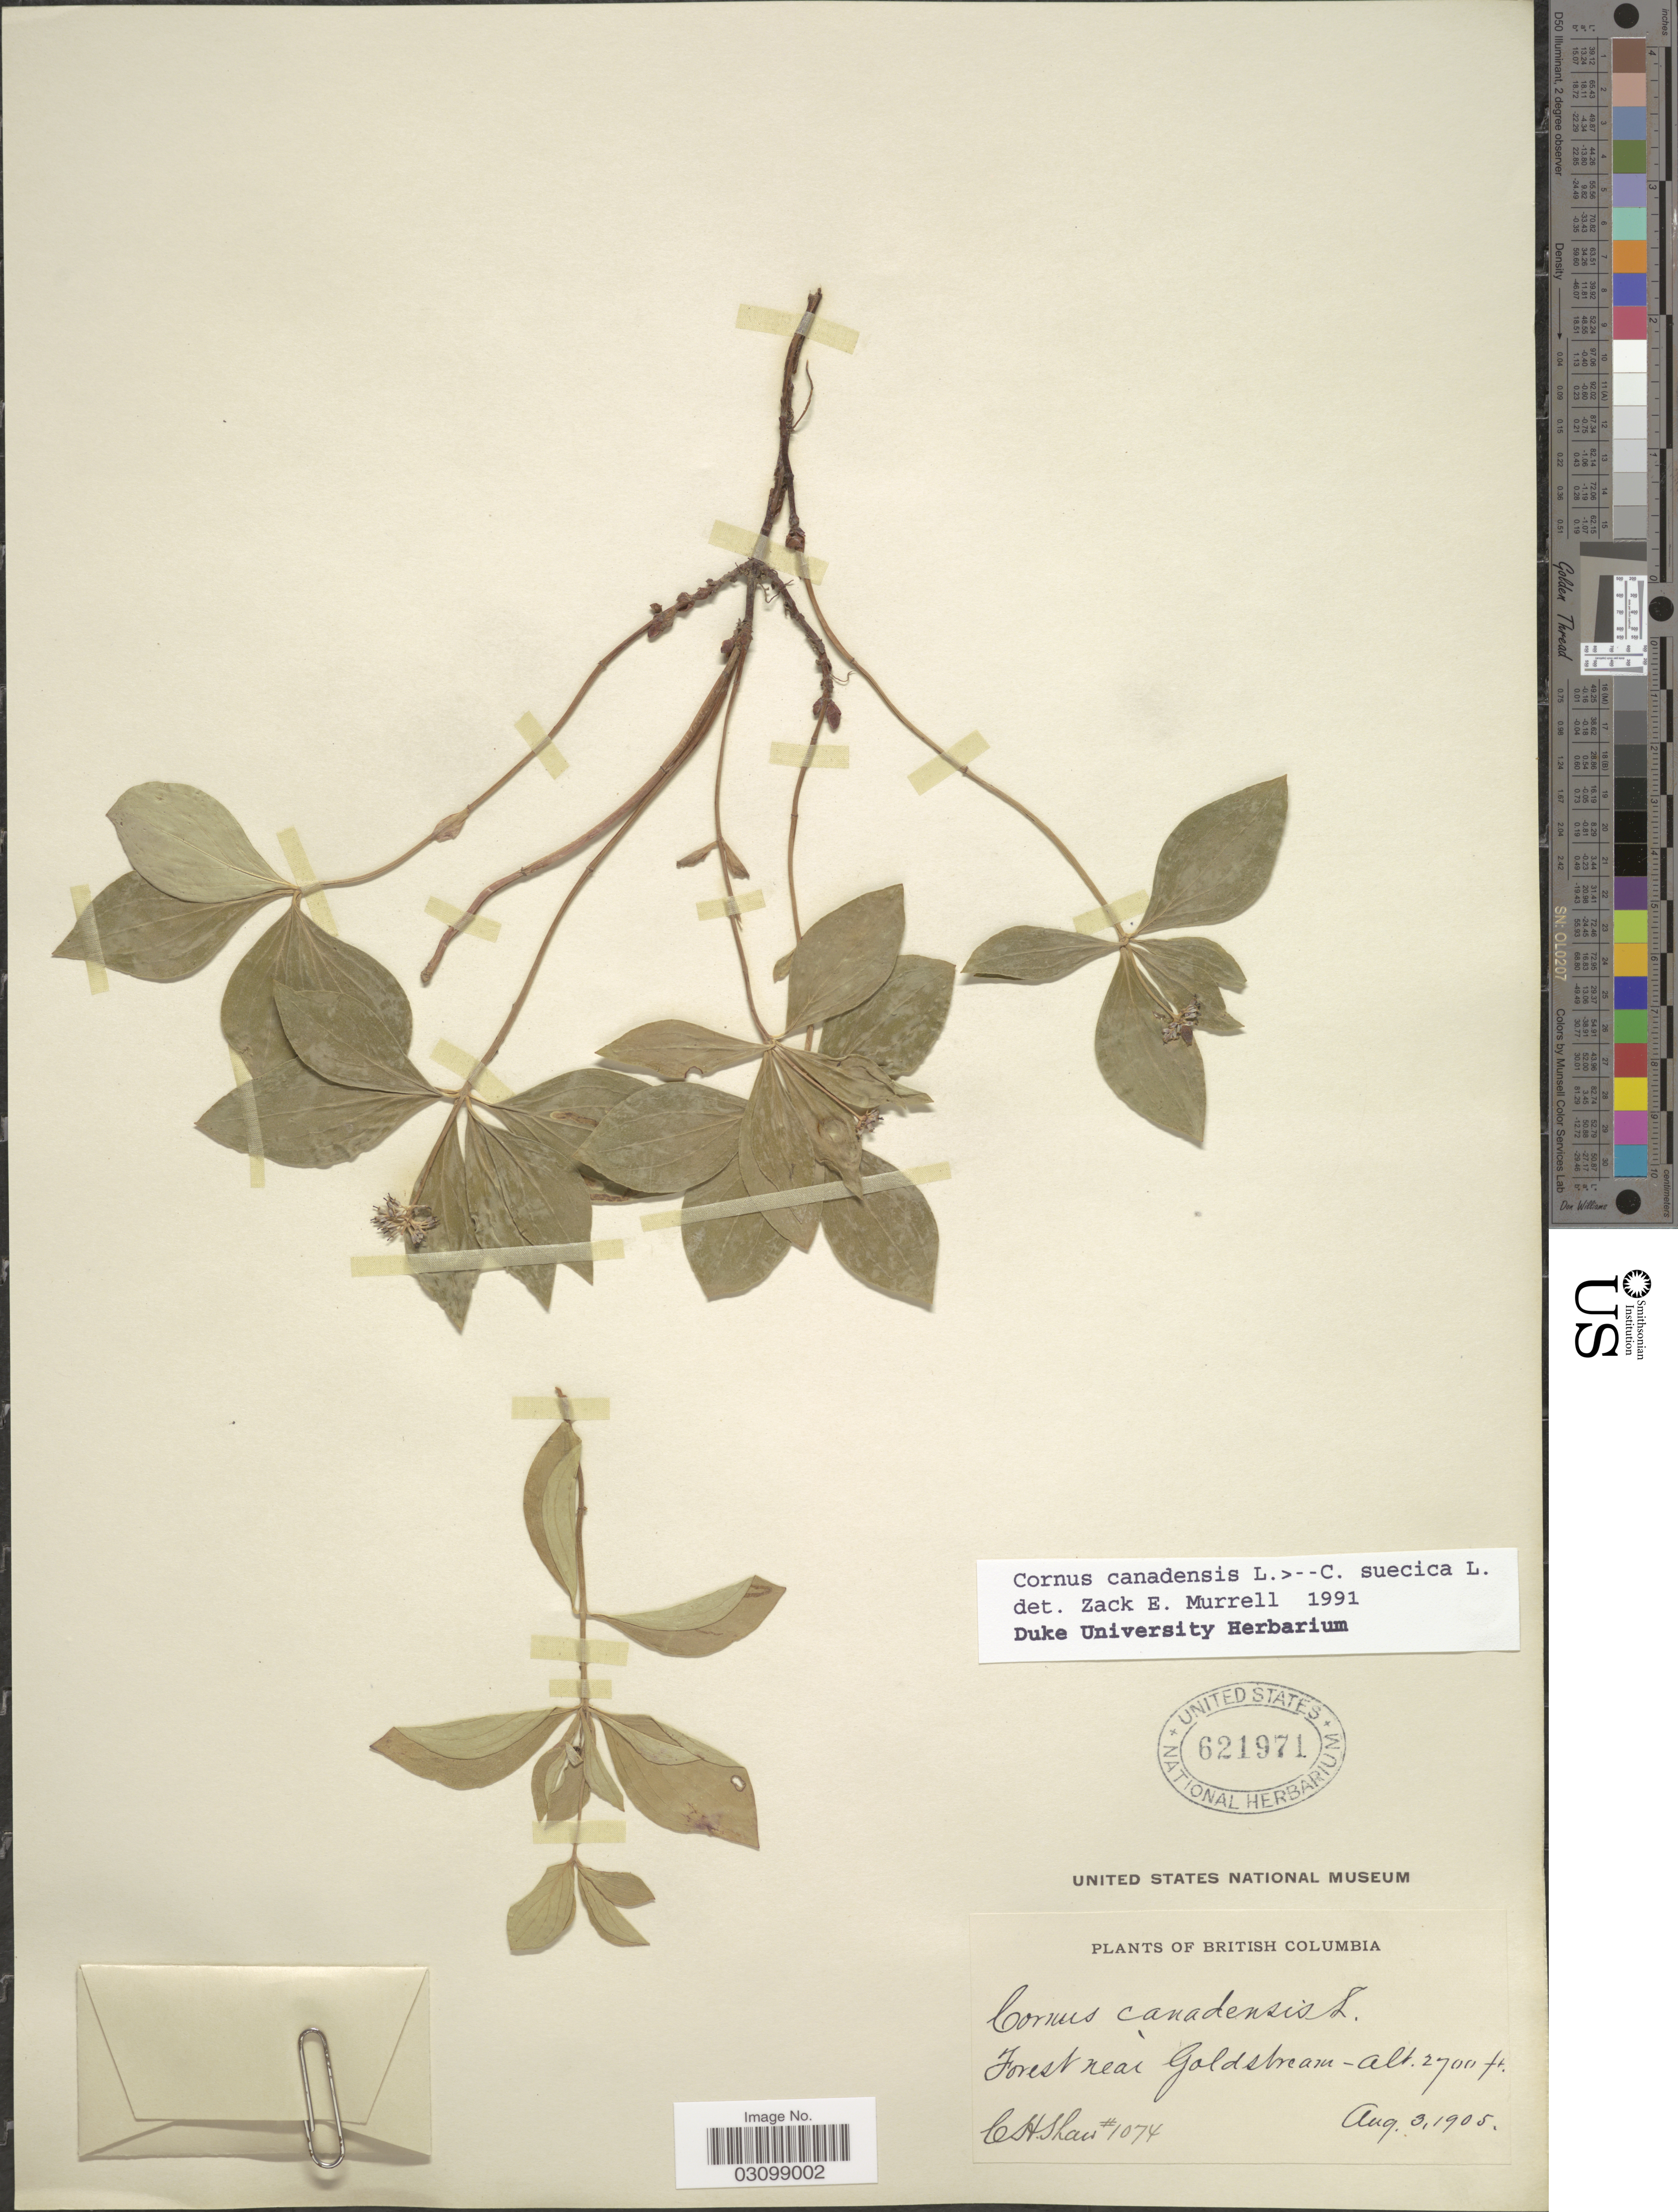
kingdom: Plantae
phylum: Tracheophyta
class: Magnoliopsida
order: Cornales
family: Cornaceae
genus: Cornus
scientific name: Cornus sp.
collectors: C. S. Shaw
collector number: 1074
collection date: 1905-08-03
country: Canada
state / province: British Columbia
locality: Forest near Goldstream.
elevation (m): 823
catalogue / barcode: US 621971